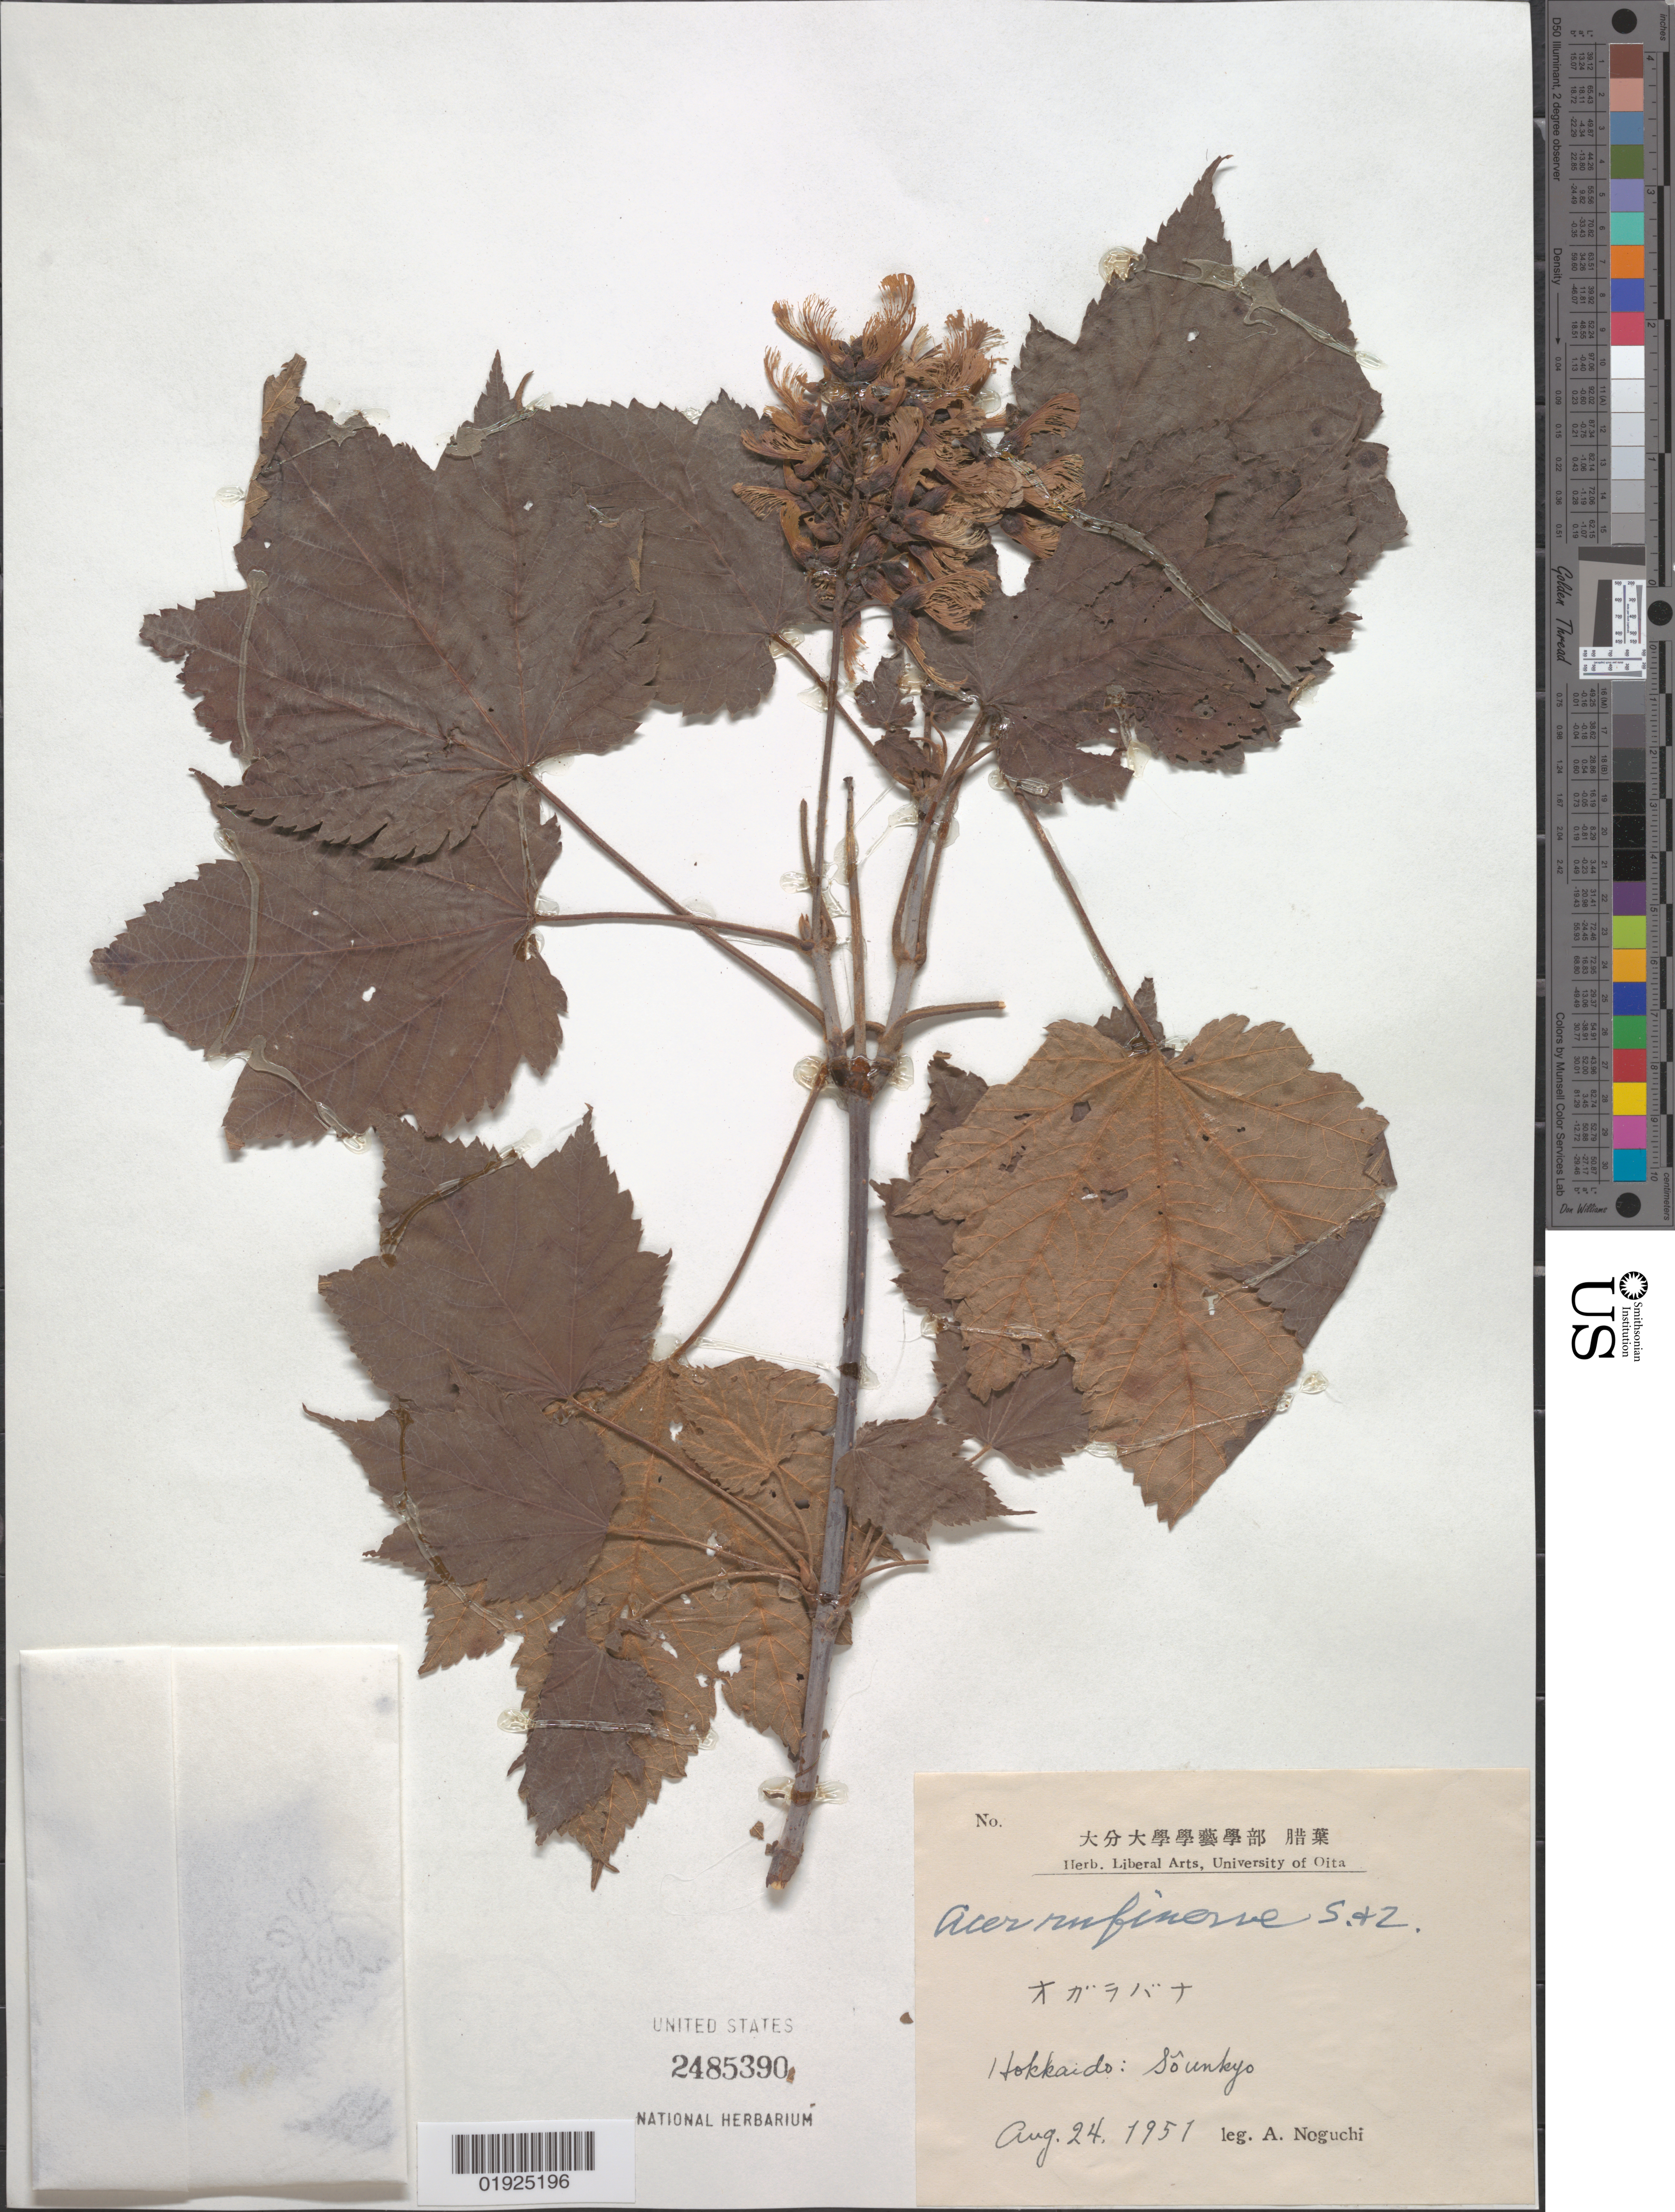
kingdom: Plantae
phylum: Tracheophyta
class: Magnoliopsida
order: Sapindales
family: Sapindaceae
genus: Acer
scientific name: Acer rufinerve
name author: Siebold & Zucc.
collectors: A. Noguchi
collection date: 1951-08-24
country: Japan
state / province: Hokkaido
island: Hokkaido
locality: Sôunkyo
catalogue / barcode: US 2485390